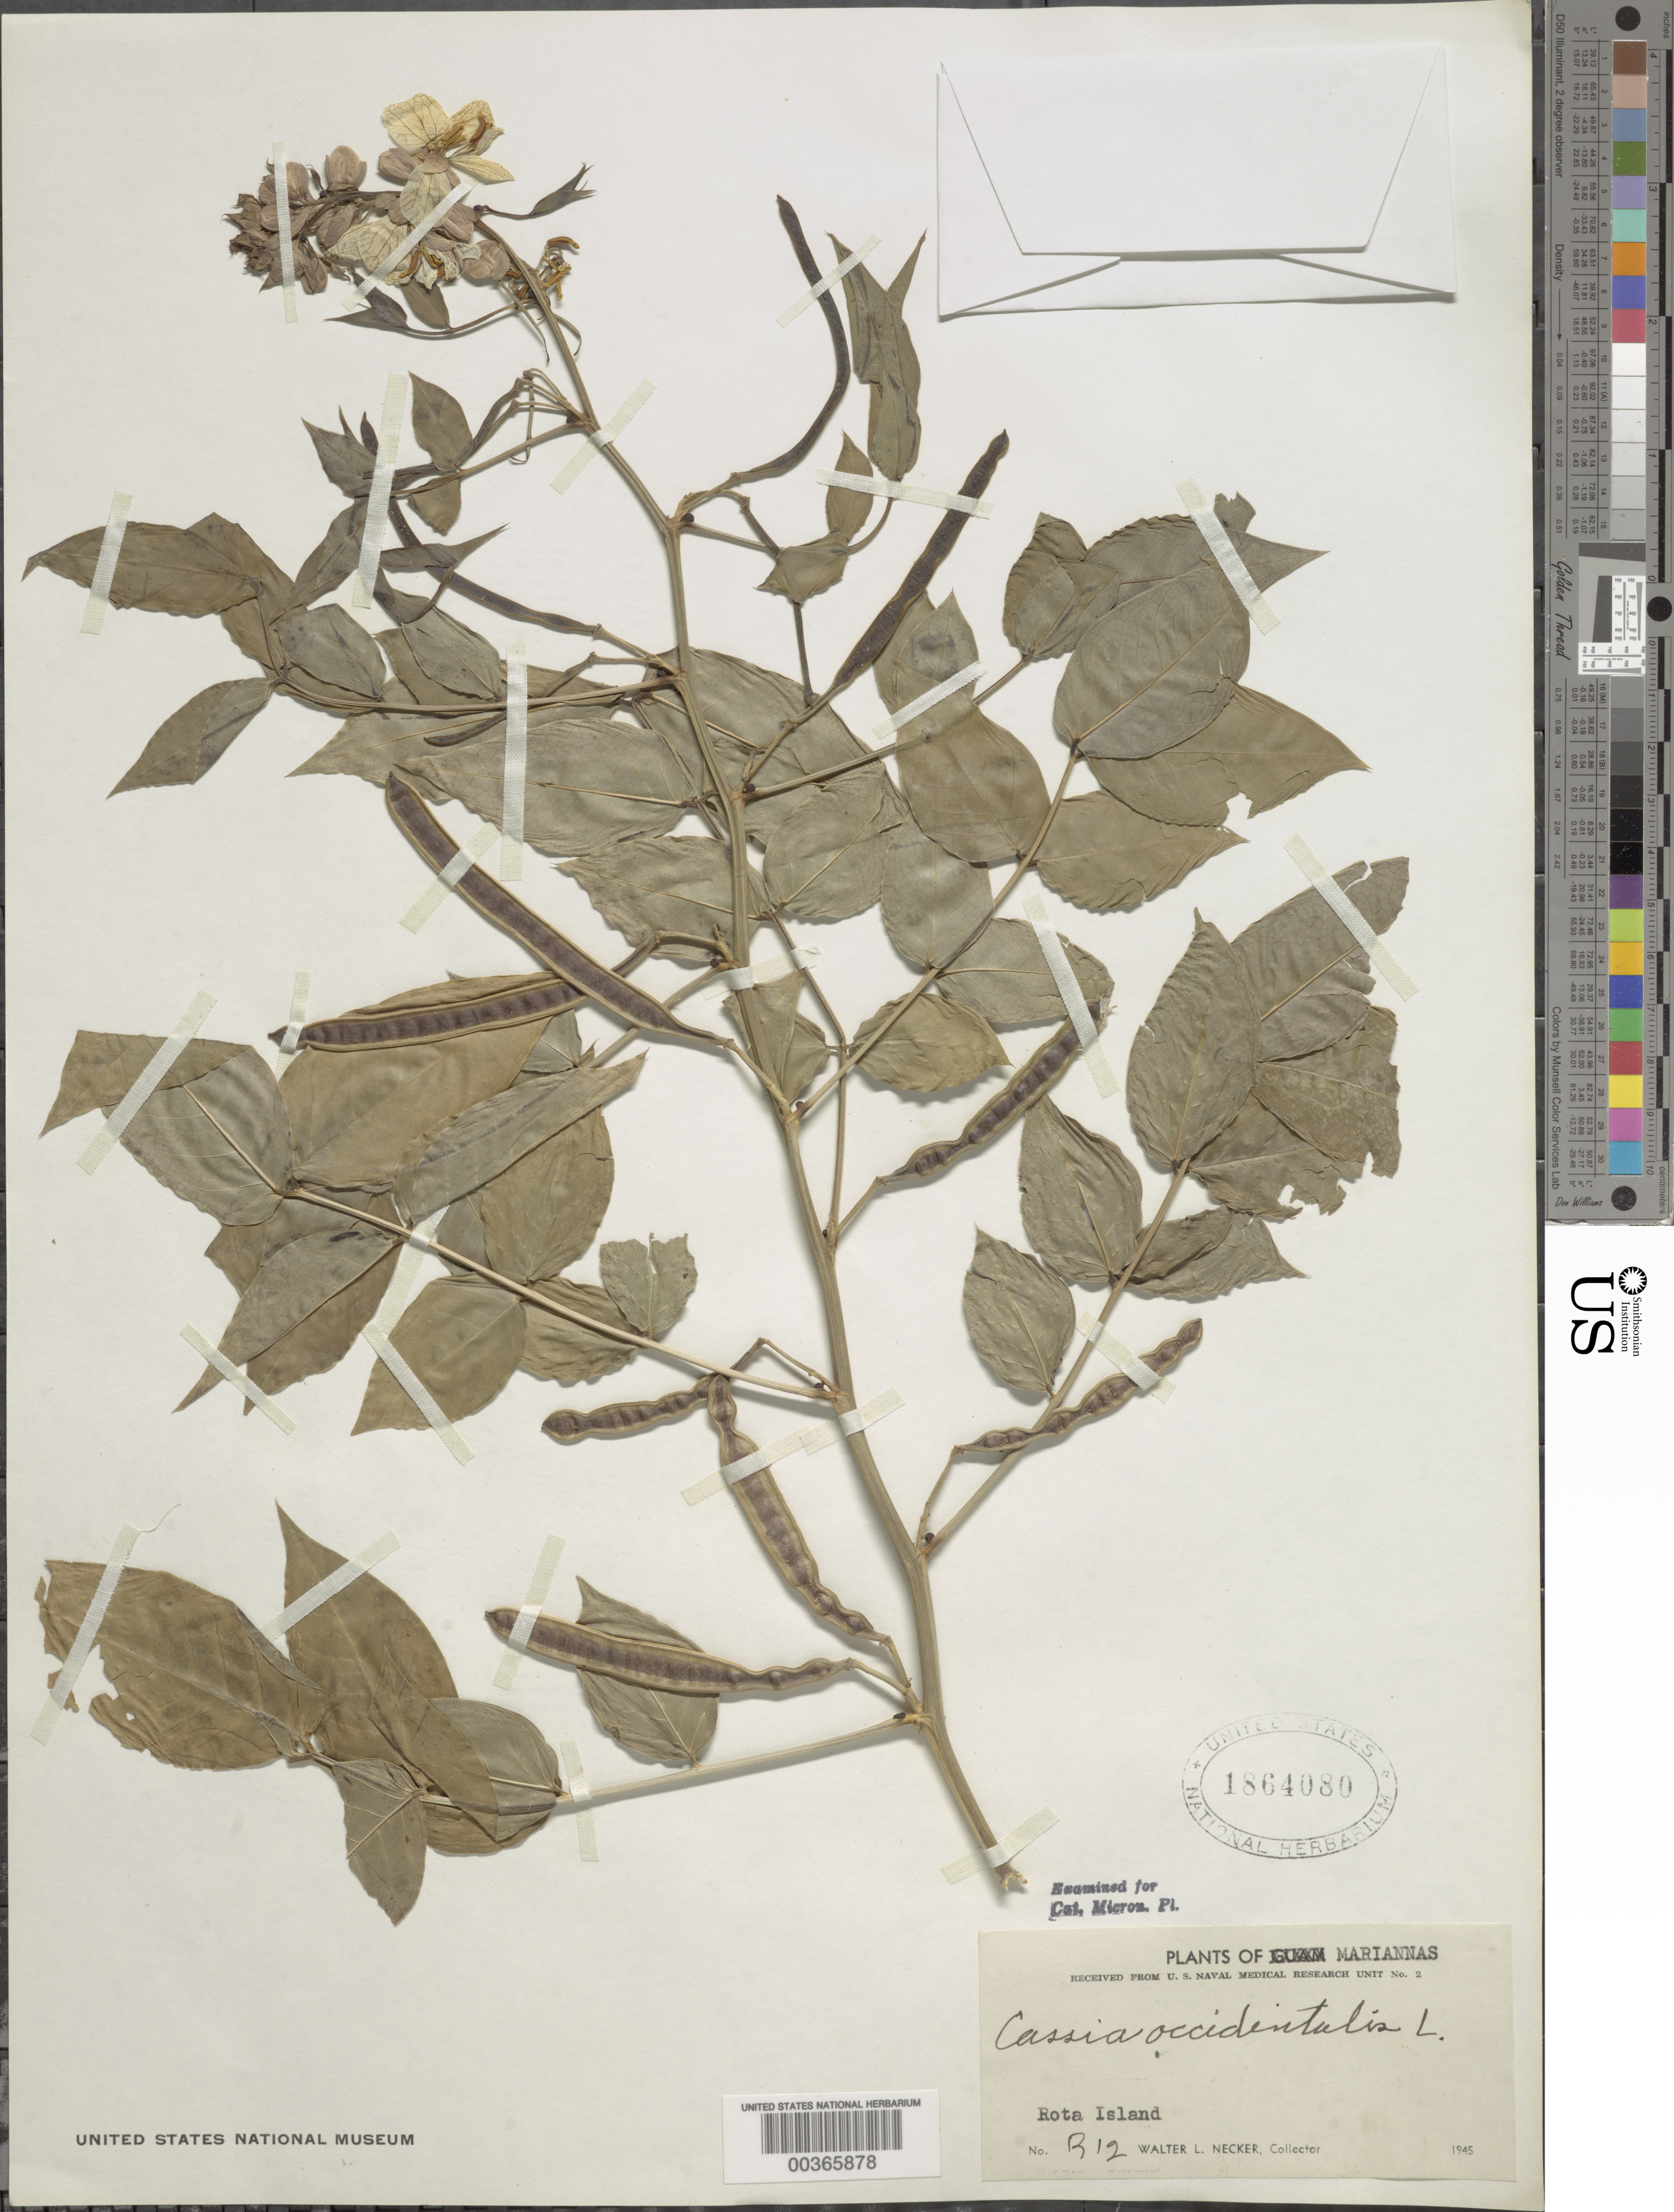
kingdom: Plantae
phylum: Tracheophyta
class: Magnoliopsida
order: Fabales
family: Fabaceae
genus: Senna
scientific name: Senna occidentalis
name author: (L.) Link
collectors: W. L. Necker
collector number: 1312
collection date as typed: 1945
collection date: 1945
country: Northern Mariana Islands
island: Rota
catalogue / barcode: US 1864080